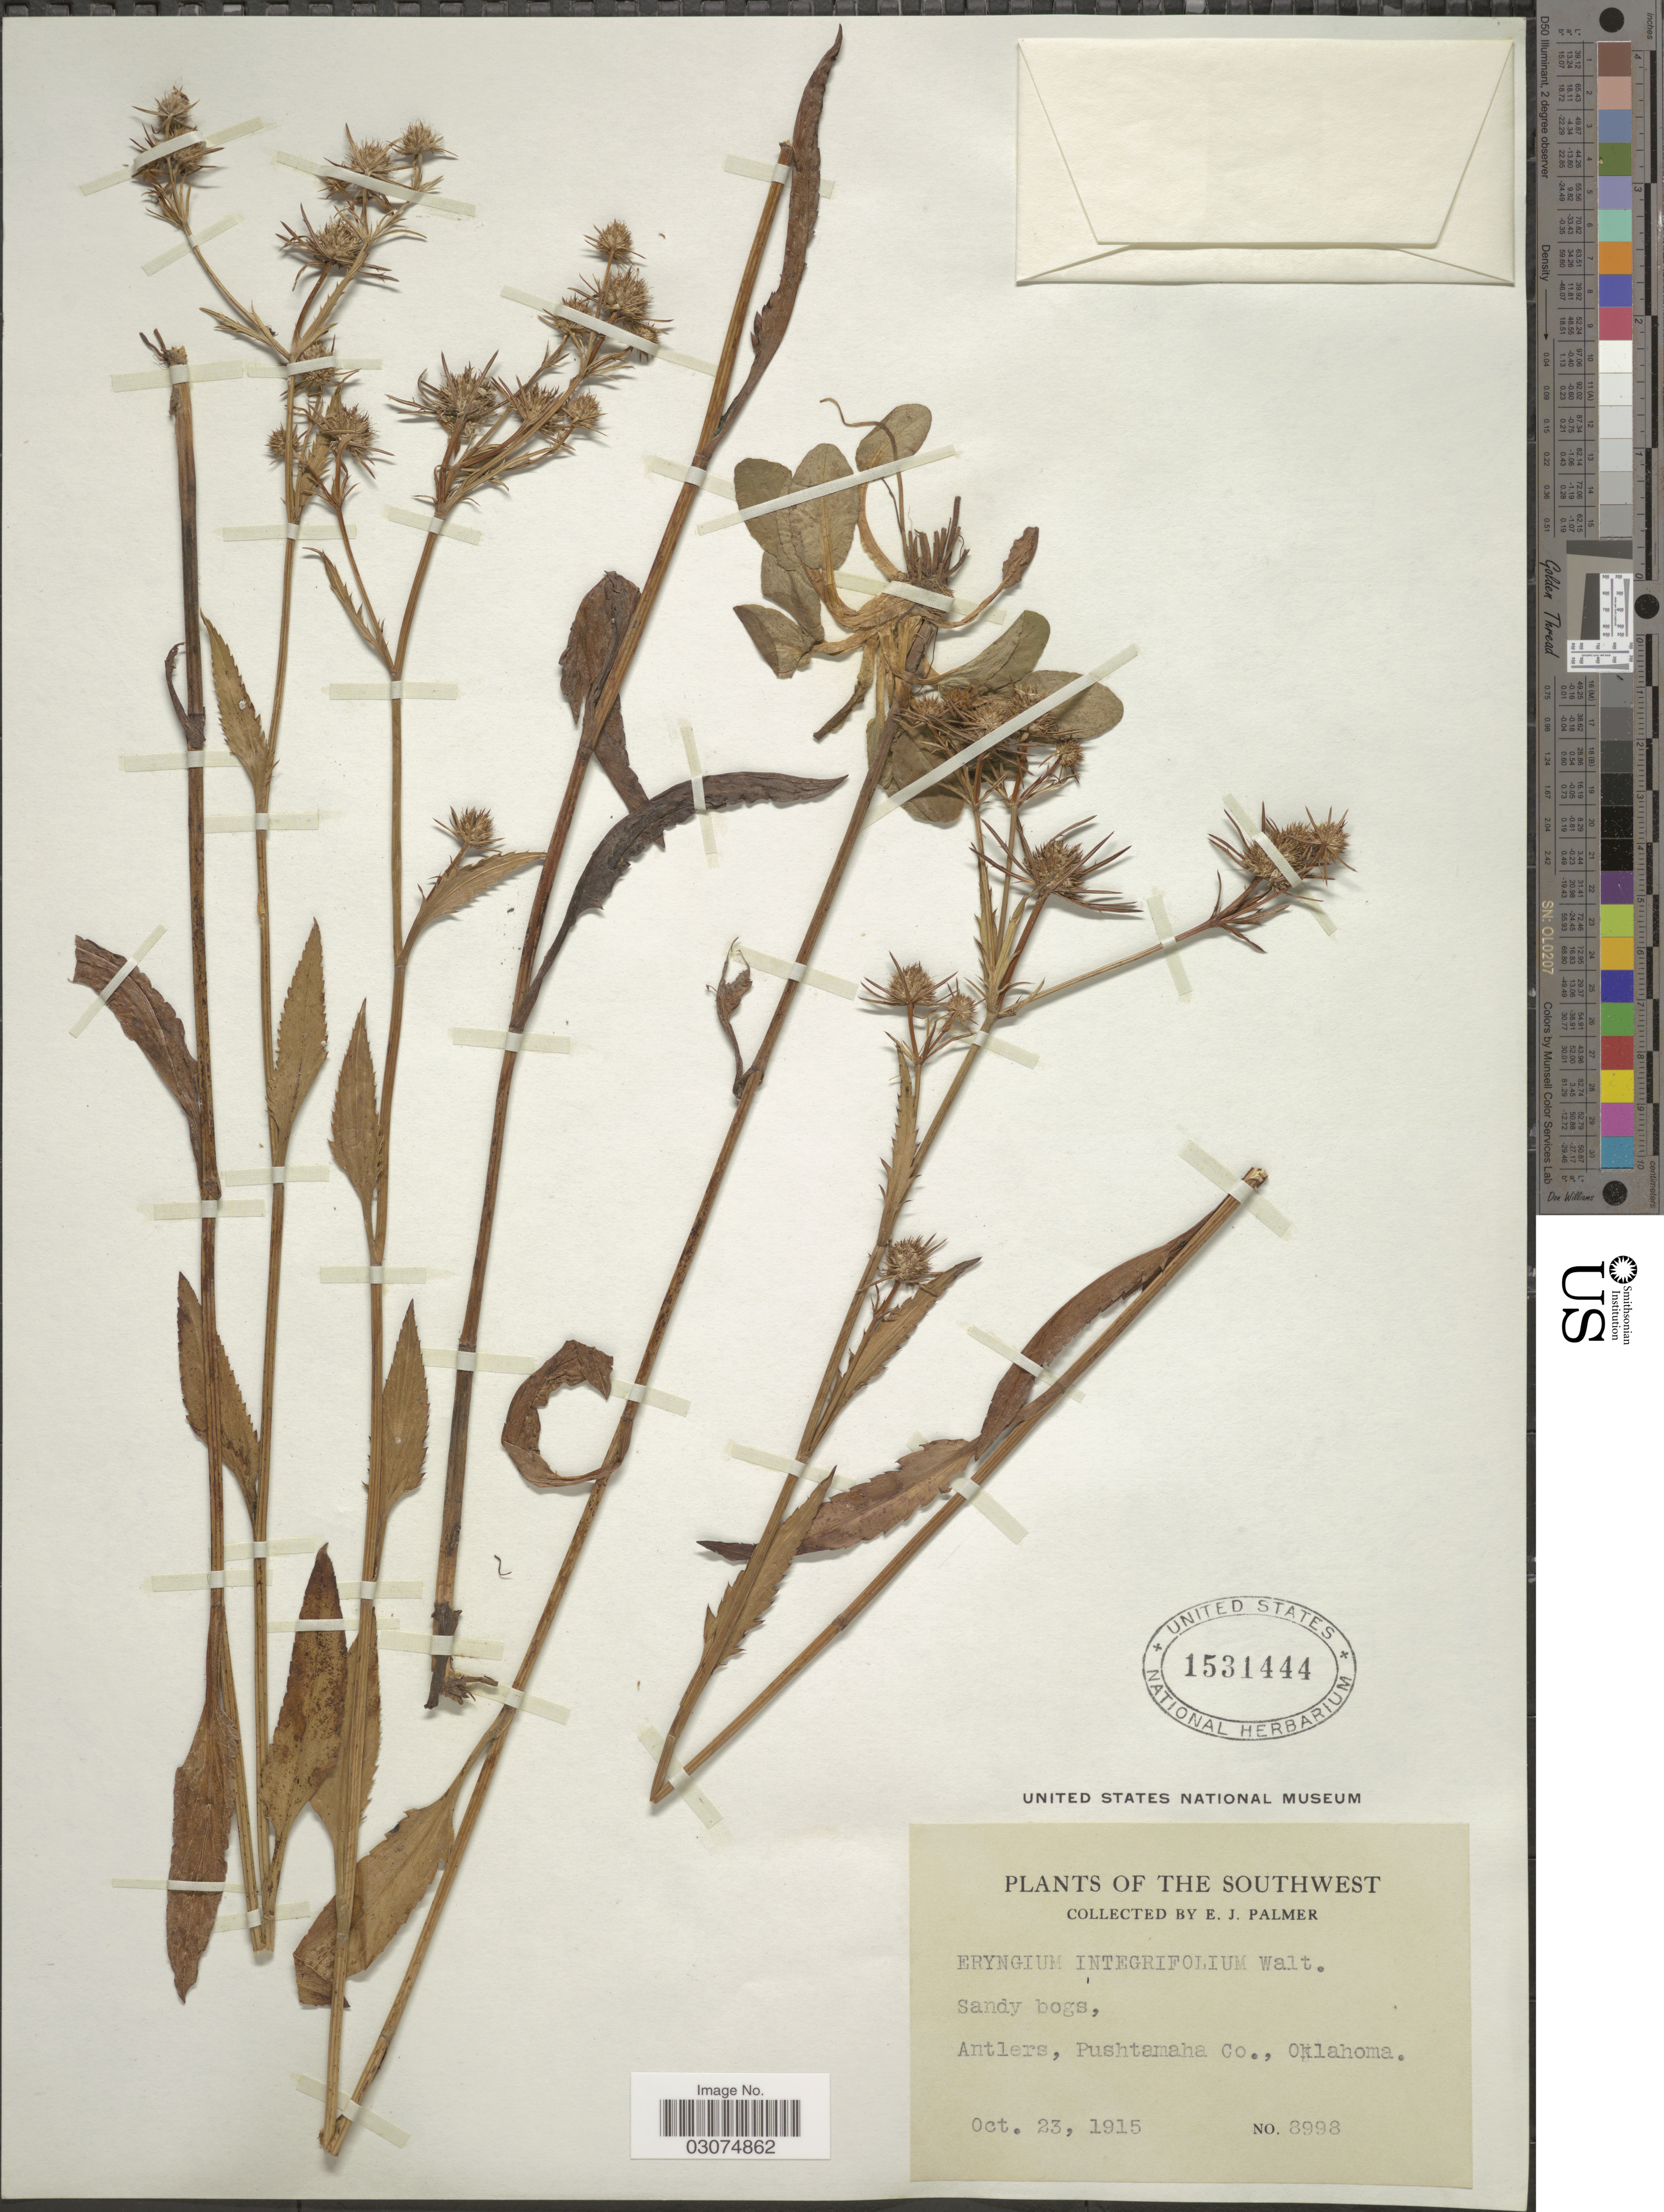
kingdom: Plantae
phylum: Tracheophyta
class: Magnoliopsida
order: Apiales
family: Apiaceae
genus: Eryngium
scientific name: Eryngium integrifolium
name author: Walter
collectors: E. J. Palmer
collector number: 8998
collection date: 1915-10-23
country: United States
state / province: Oklahoma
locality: The Southwest. Antlers, Pushtamaha Co.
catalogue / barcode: US 1531444